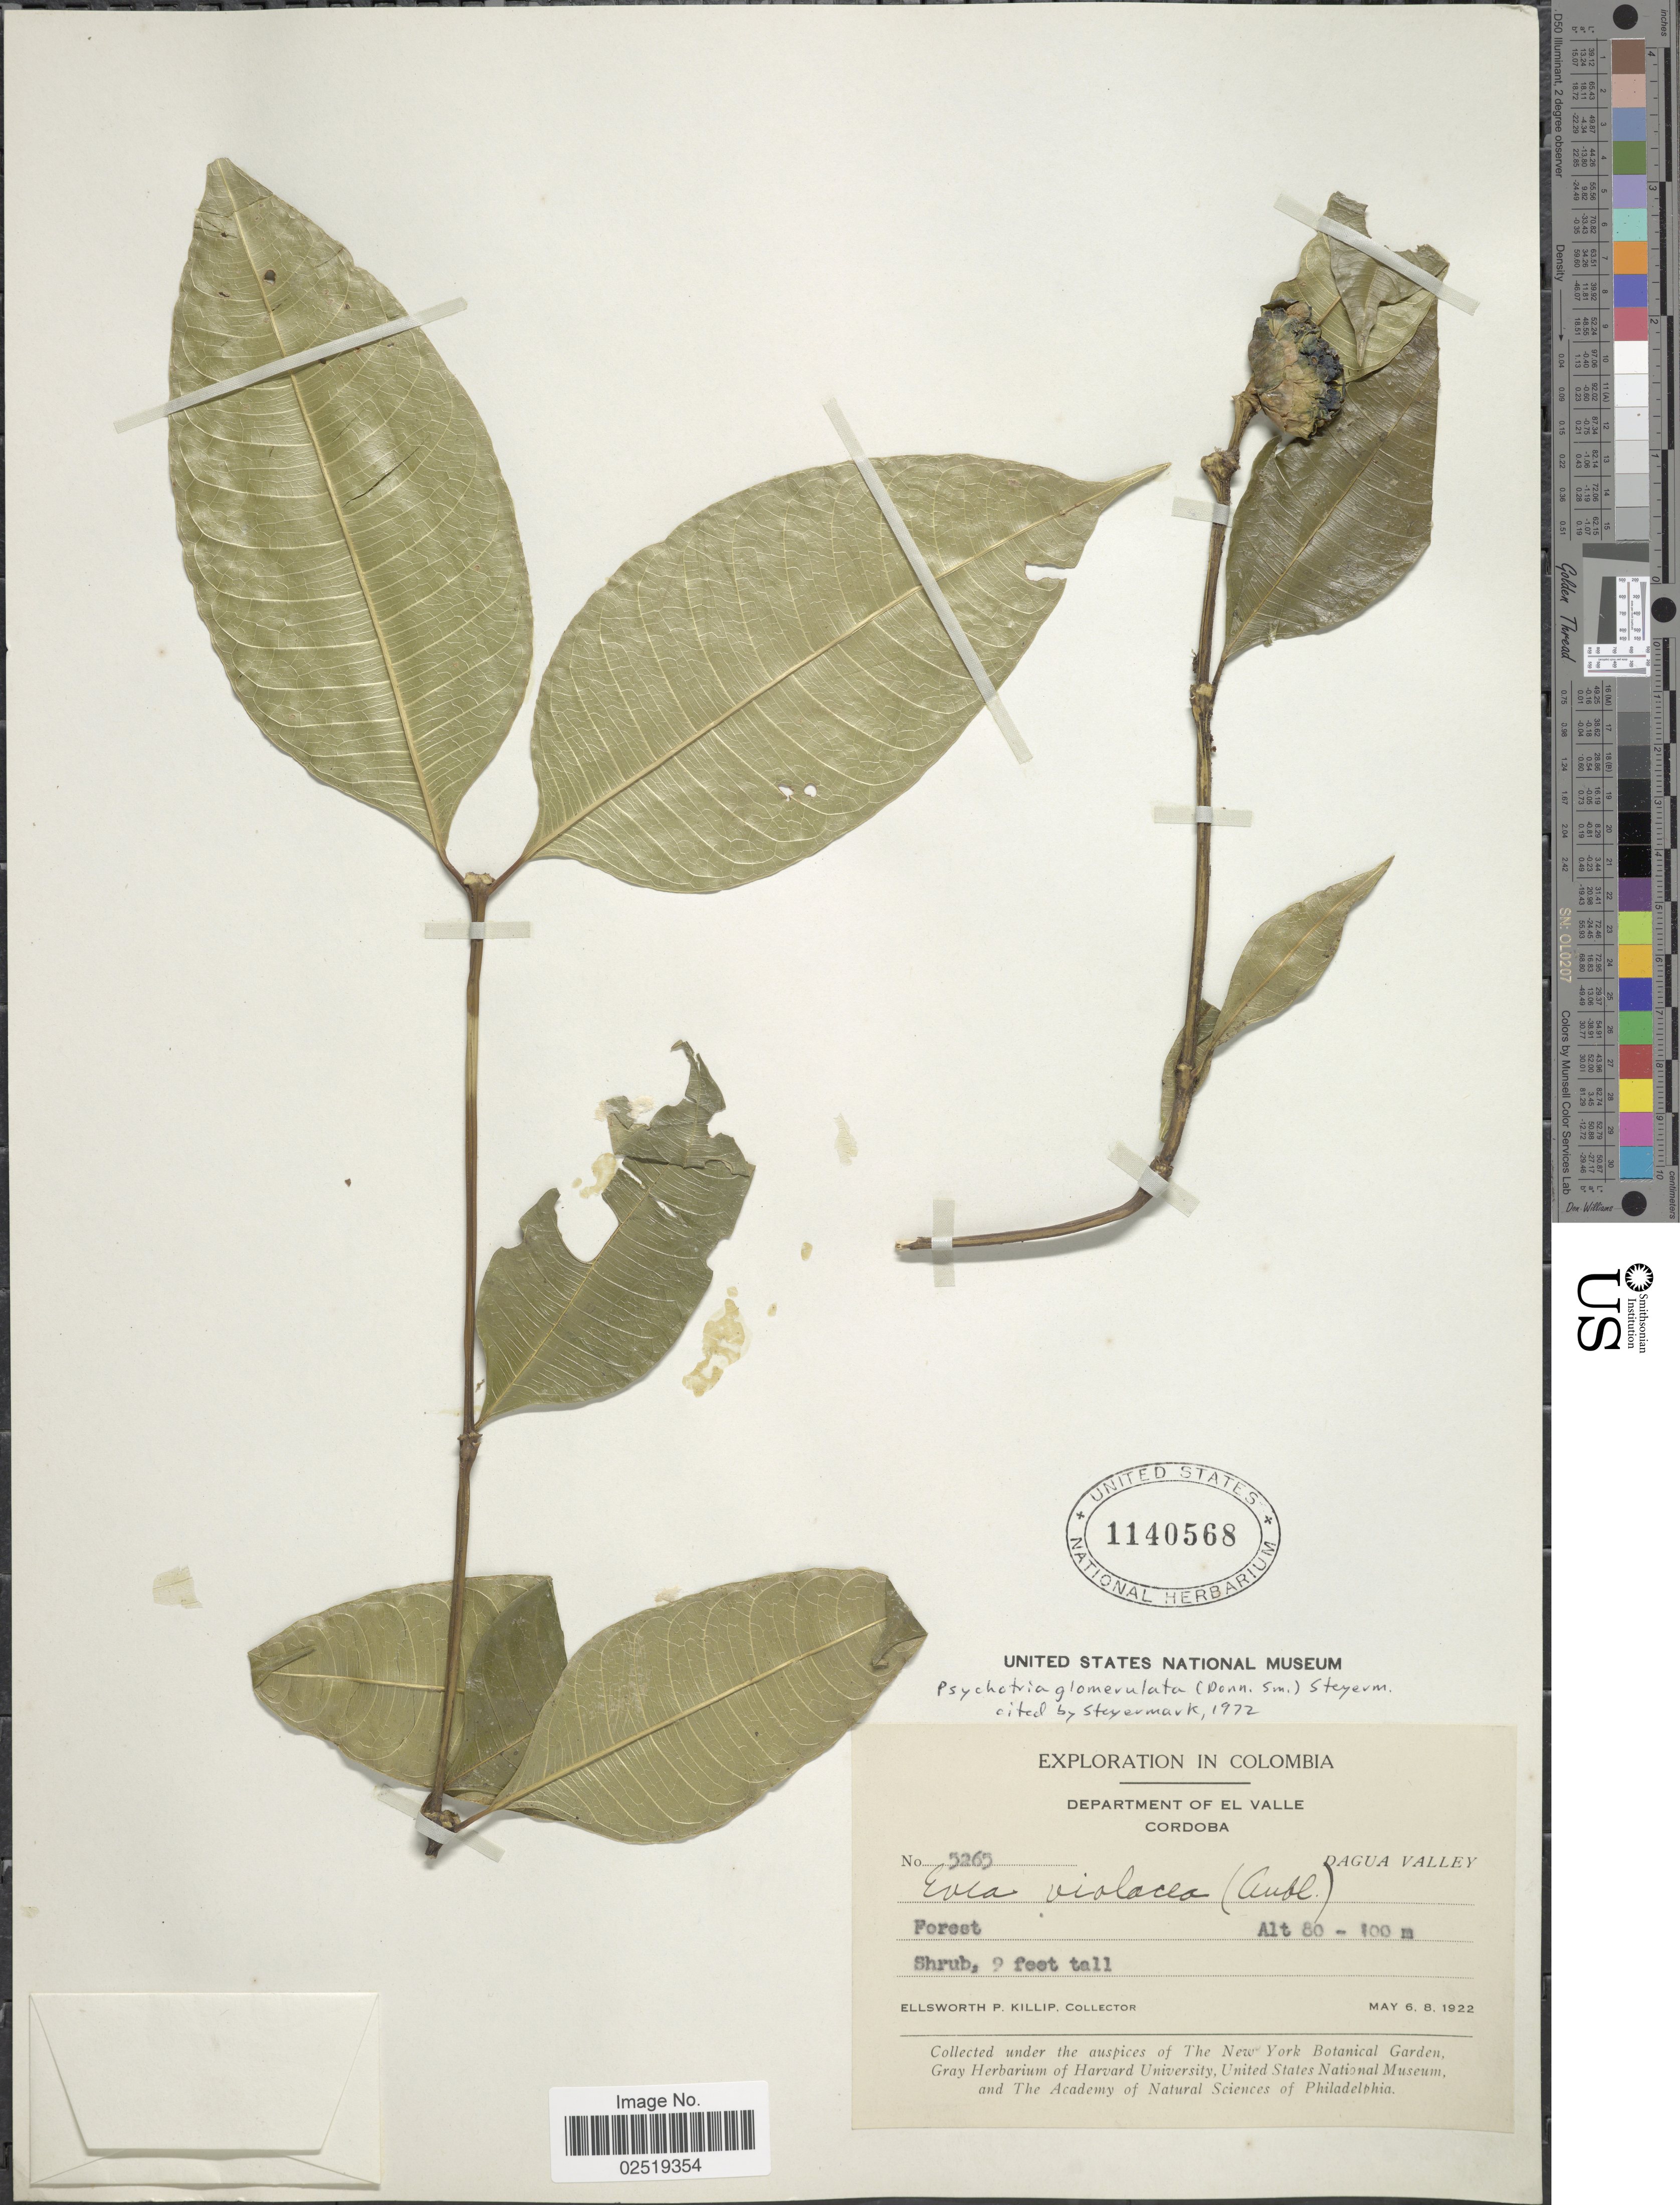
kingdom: Plantae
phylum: Tracheophyta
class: Magnoliopsida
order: Gentianales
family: Rubiaceae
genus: Psychotria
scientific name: Psychotria glomerulata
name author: (Donn. Sm.) Steyerm.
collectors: E. P. Killip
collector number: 5265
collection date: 1922-05-06/1922-05-08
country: Colombia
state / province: Valle del Cauca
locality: Department of El Valle. Cordoba. Dagua Valley. Forest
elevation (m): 80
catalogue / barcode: US 1140568